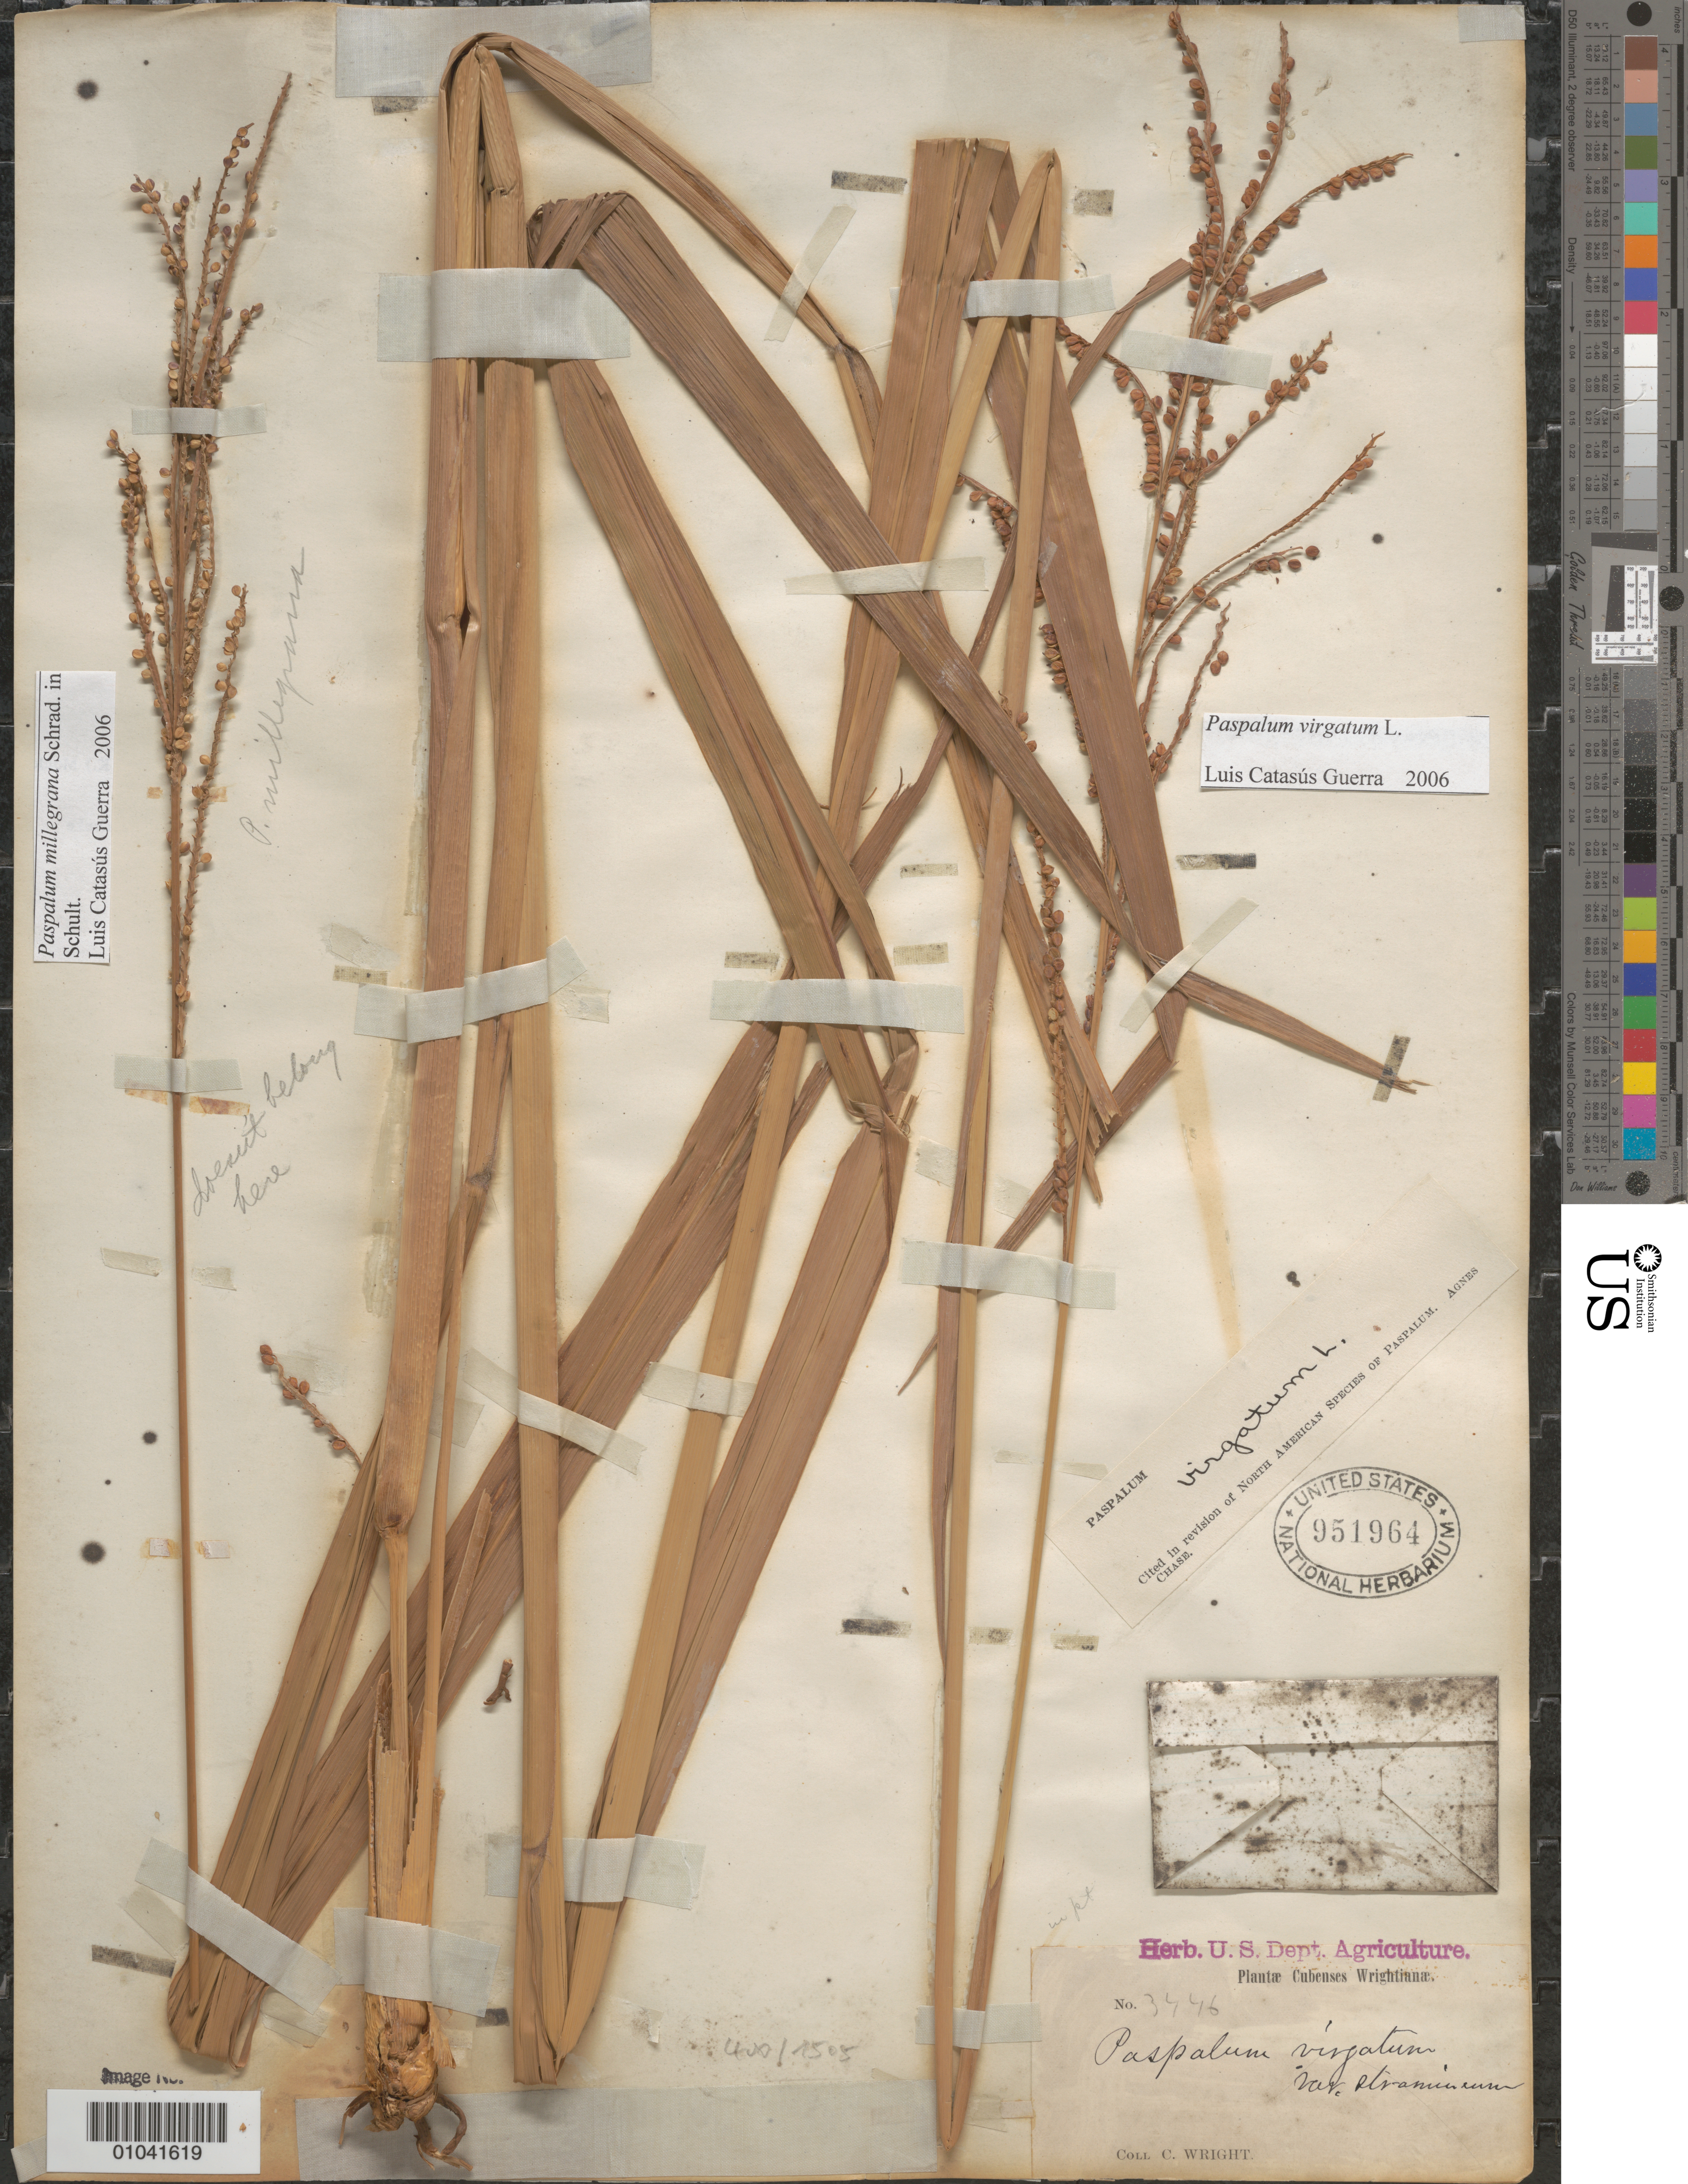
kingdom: Plantae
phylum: Tracheophyta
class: Liliopsida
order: Poales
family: Poaceae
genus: Paspalum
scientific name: Paspalum virgatum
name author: L.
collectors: C. Wright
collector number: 3446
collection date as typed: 1800 to 1899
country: Cuba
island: Cuba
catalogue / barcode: US 951964